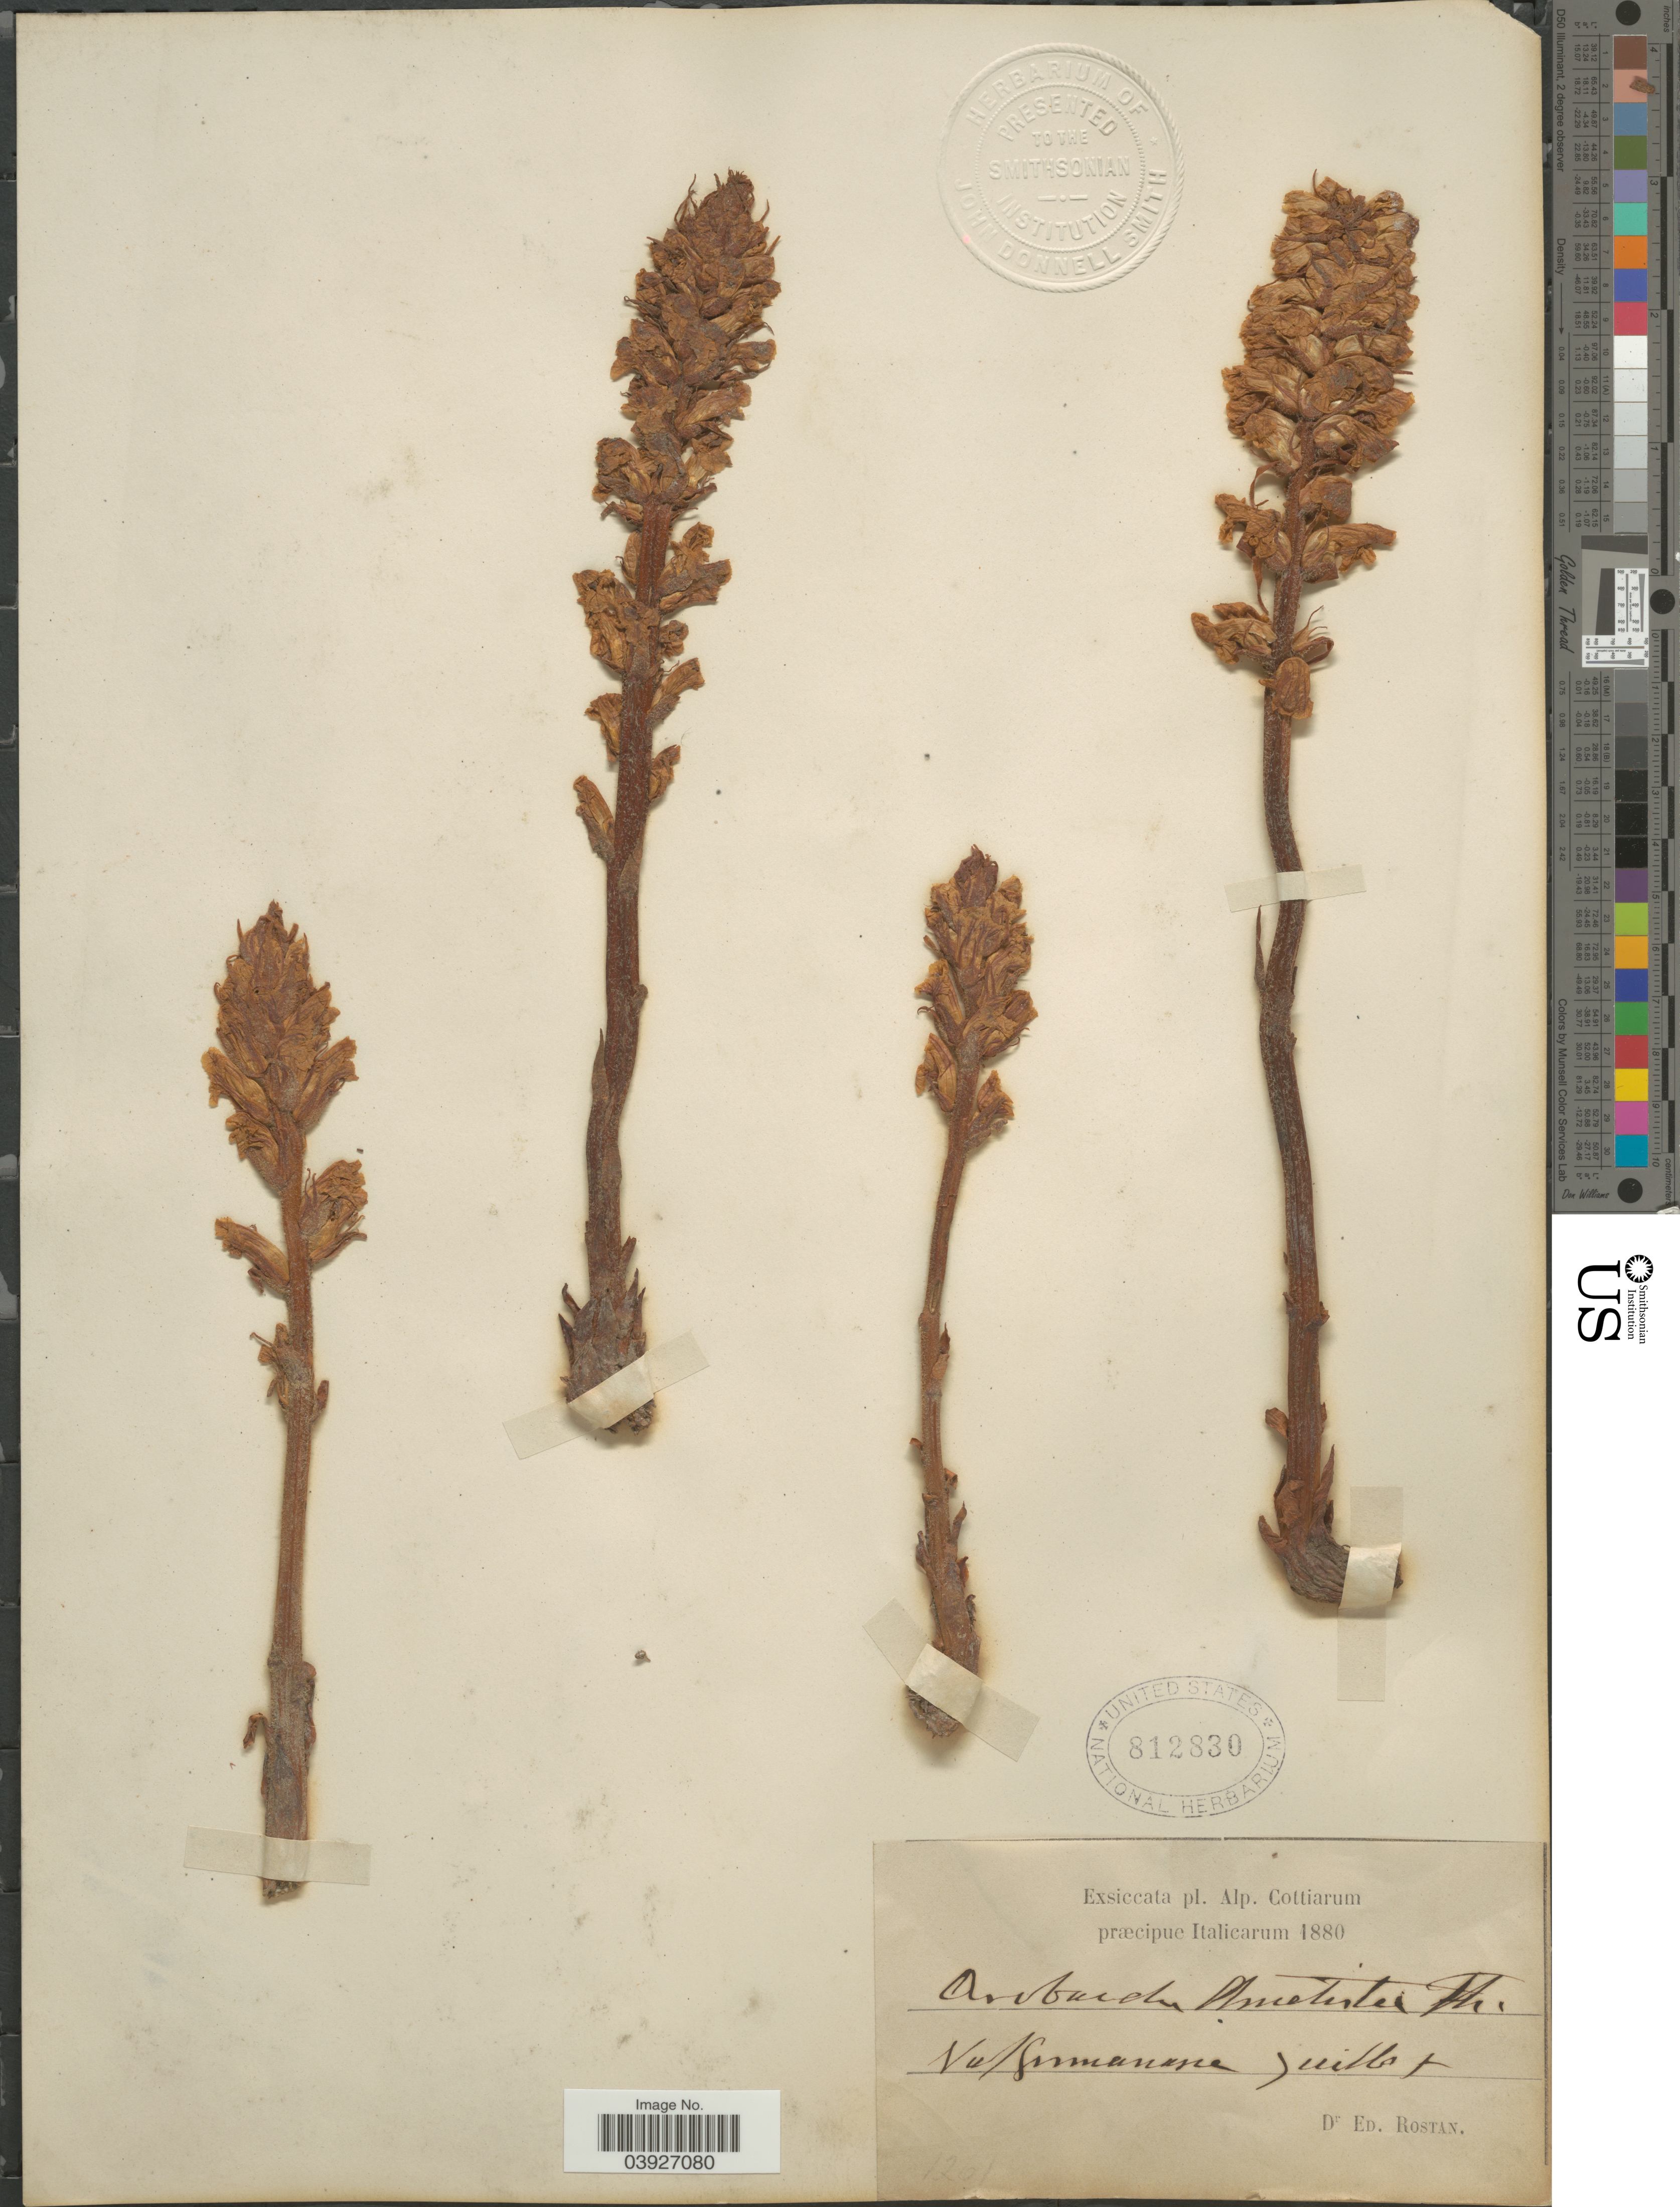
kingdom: Plantae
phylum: Tracheophyta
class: Magnoliopsida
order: Lamiales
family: Orobanchaceae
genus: Epifagus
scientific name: Epifagus sp.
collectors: E. Rostan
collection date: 1880-07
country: Italy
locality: Alp. Cottiarum. Val Germananie [interpreted].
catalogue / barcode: US 812830